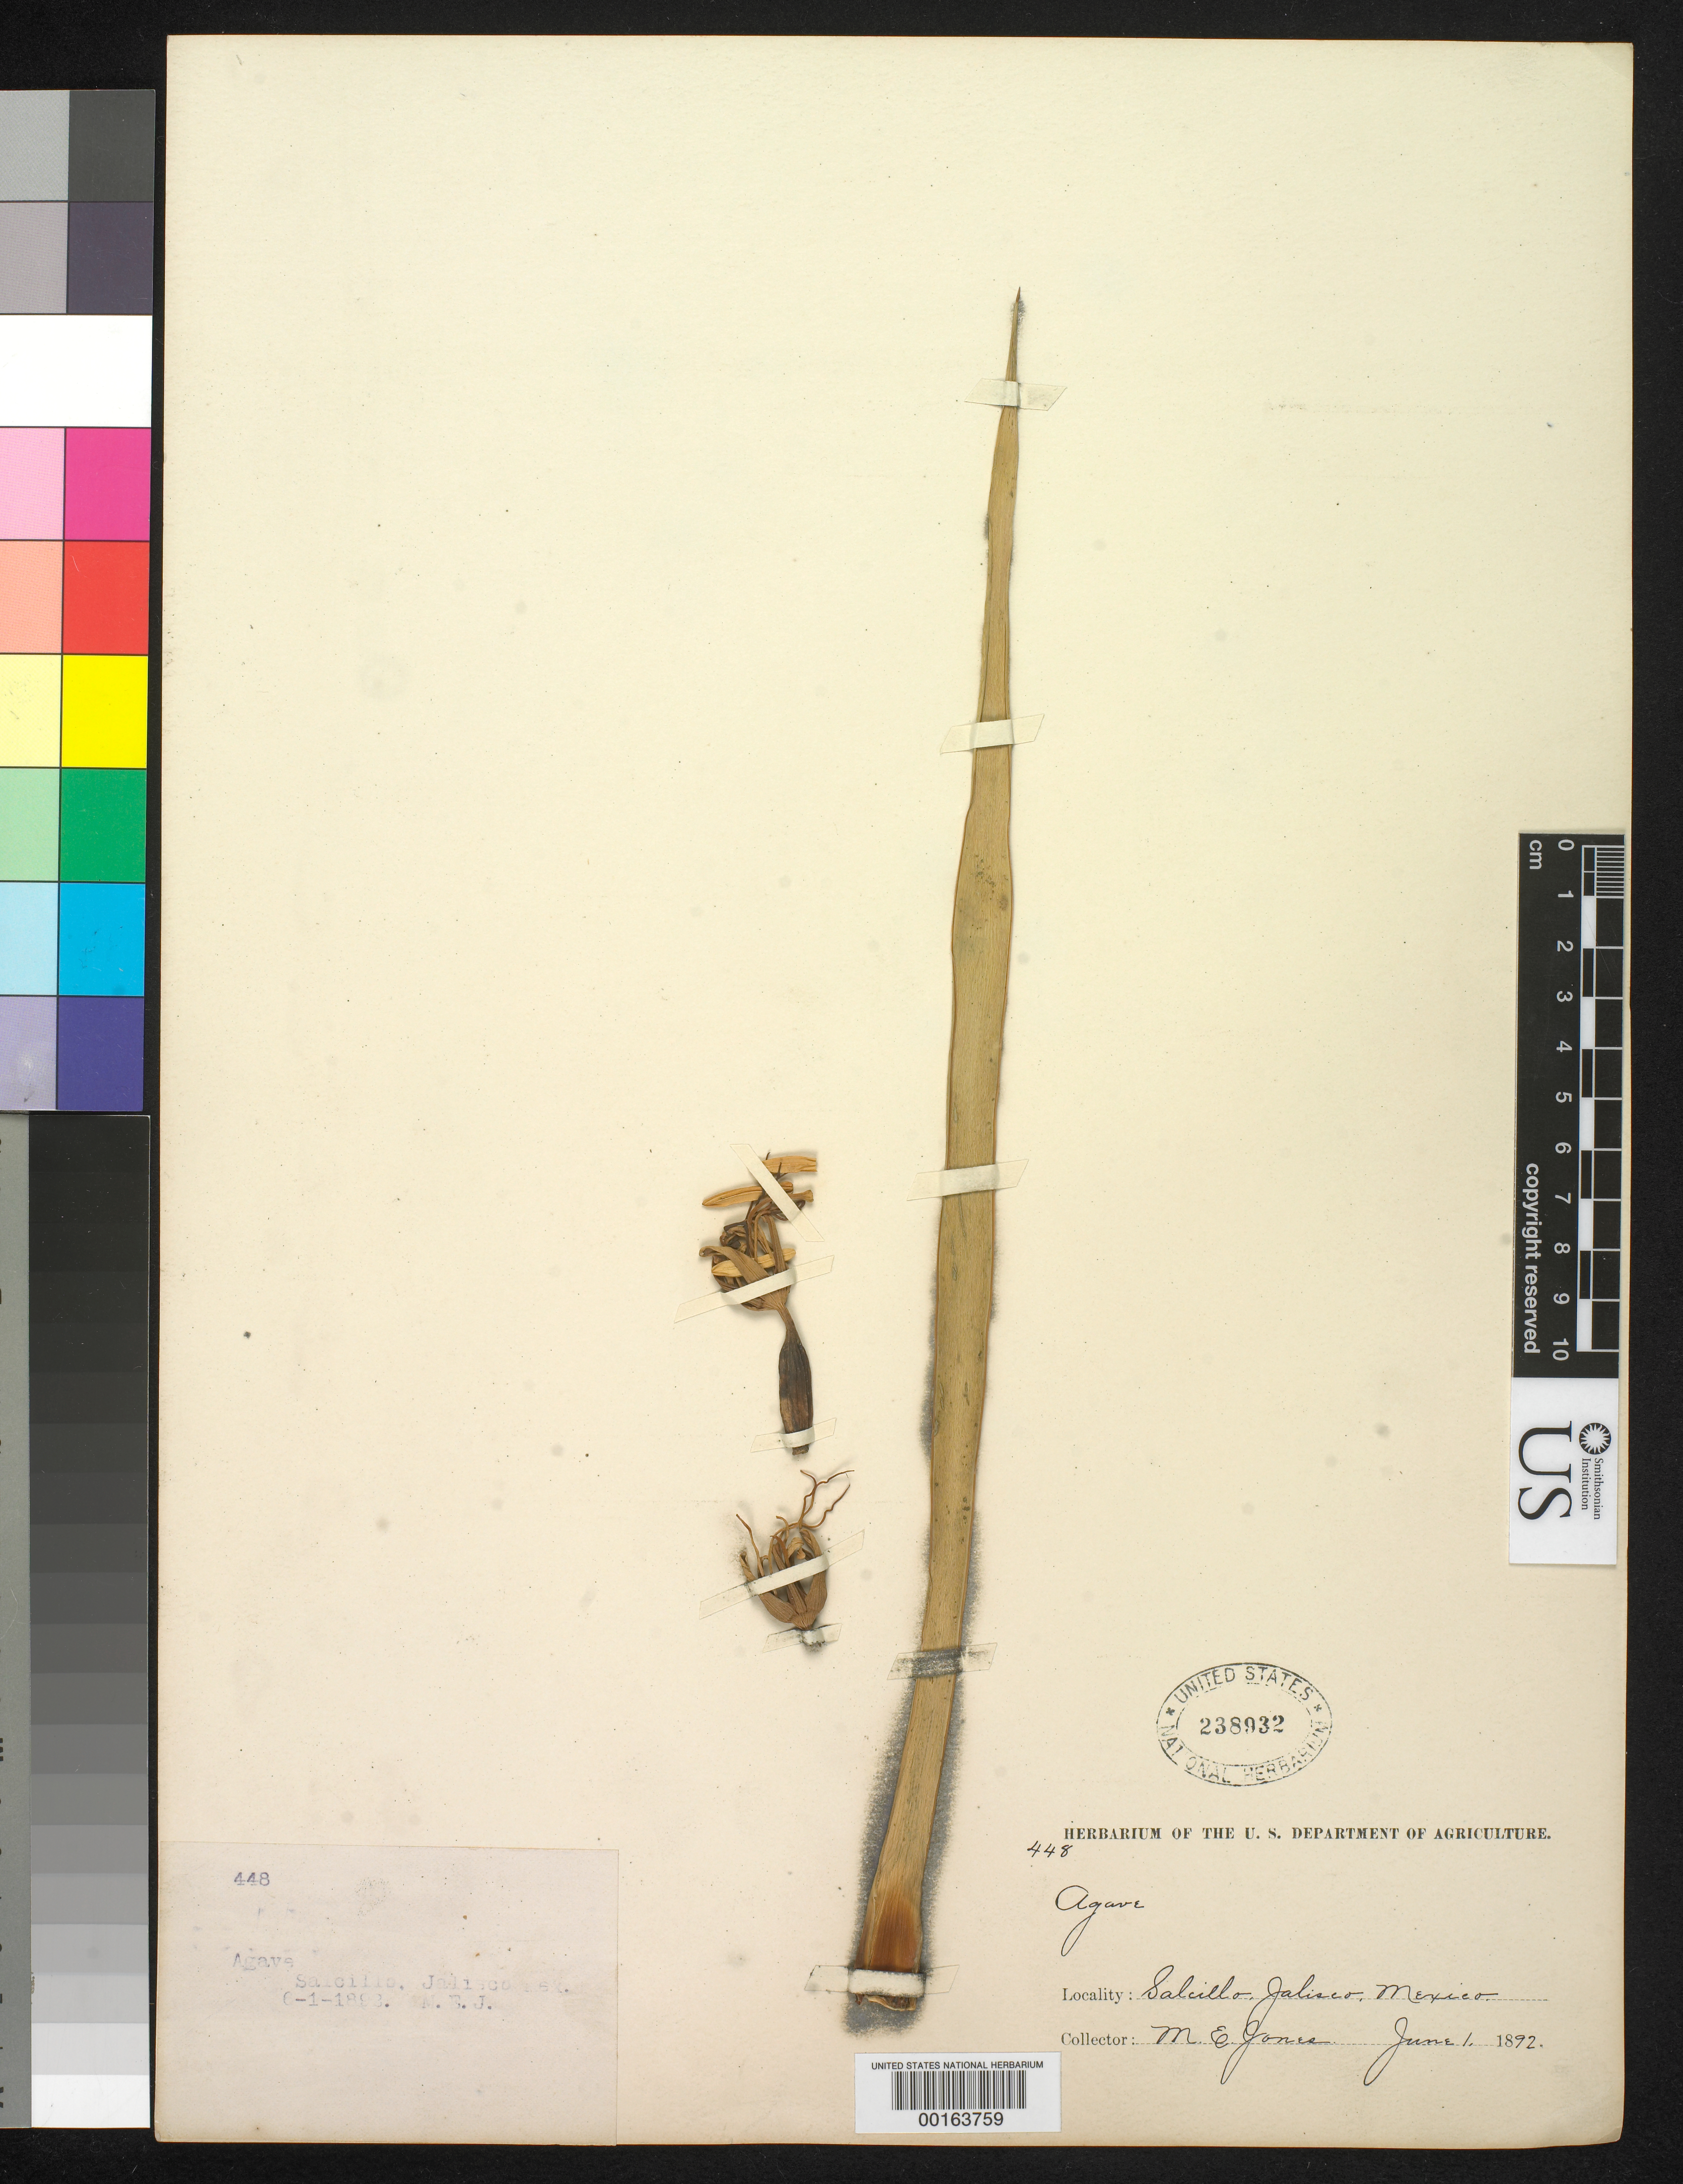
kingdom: Plantae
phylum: Tracheophyta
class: Liliopsida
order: Asparagales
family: Asparagaceae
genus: Agave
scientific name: Agave sp.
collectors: M. E. Jones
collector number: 448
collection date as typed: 01 Jun 1892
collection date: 1892-06-01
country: Mexico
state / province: Jalisco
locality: Salcillo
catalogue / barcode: US 238932